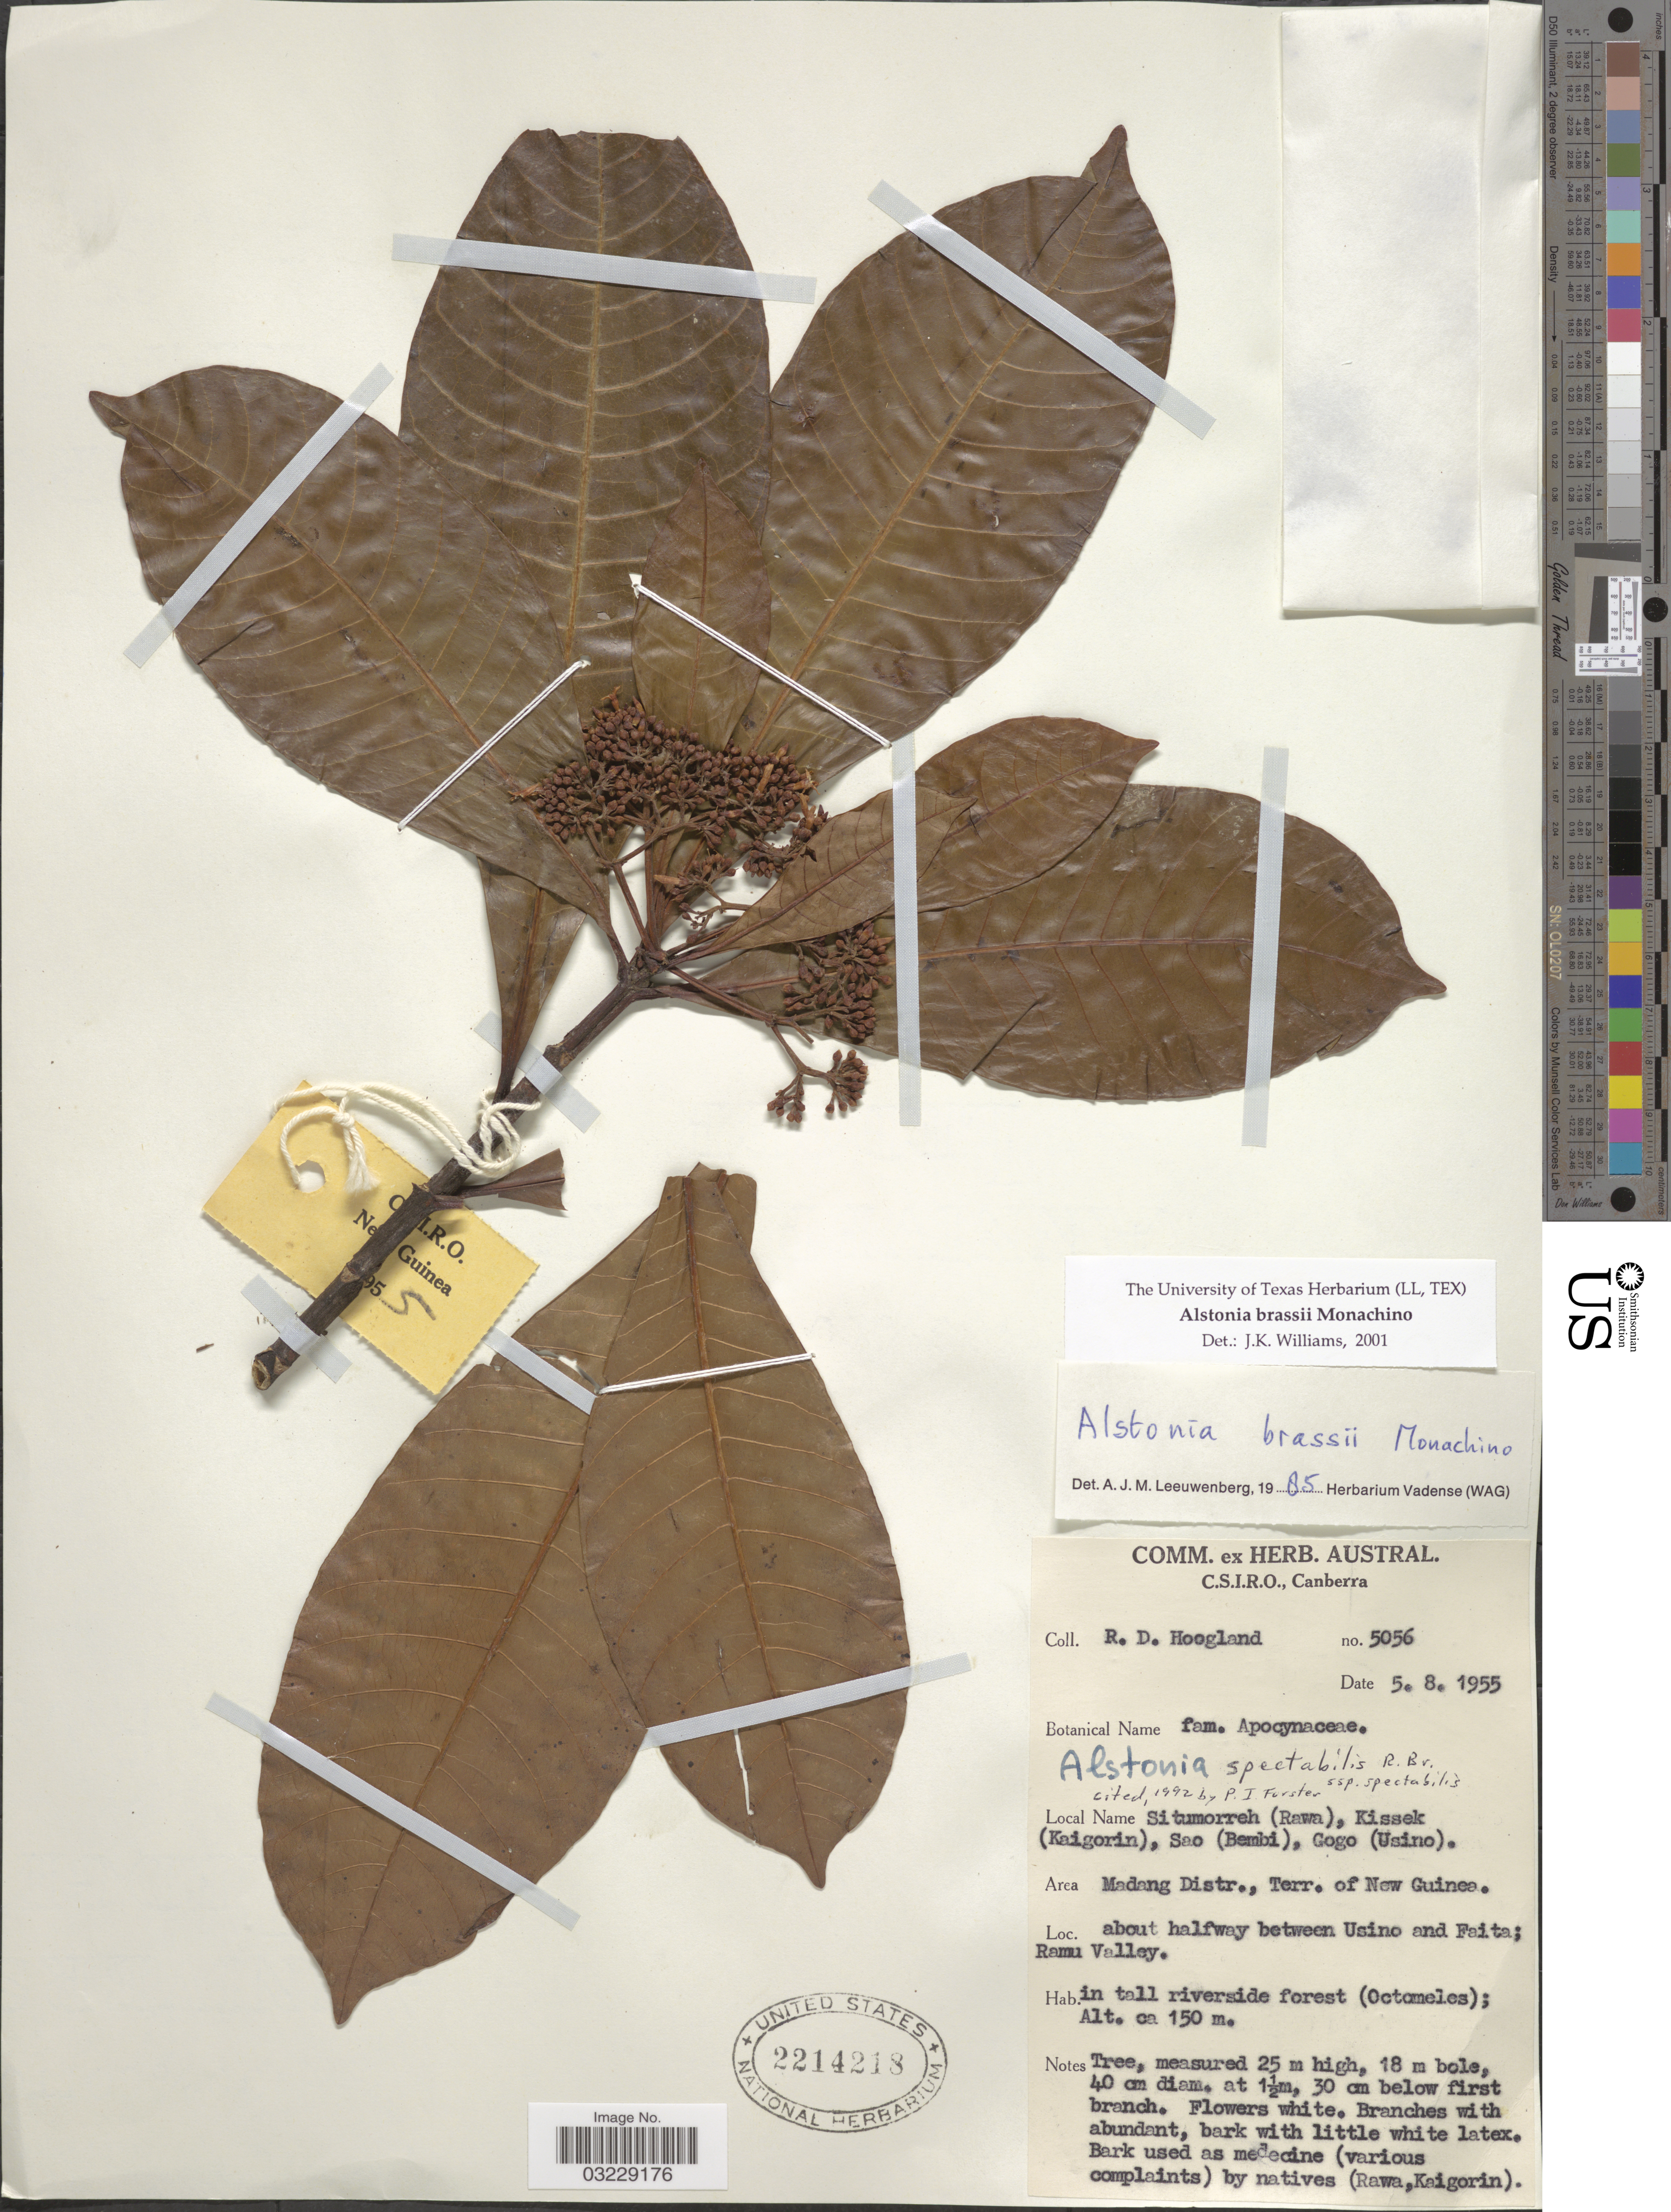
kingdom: Plantae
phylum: Tracheophyta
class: Magnoliopsida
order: Gentianales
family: Apocynaceae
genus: Alstonia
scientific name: Alstonia brassii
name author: Monach.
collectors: R. D. Hoogland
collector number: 5056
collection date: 1955-08-05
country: Papua New Guinea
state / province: Madang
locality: Area Madang Distr., Terr. of New Guinea. About halfway between Usino and Faita; Ramu Valley.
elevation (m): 150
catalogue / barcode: US 2214218